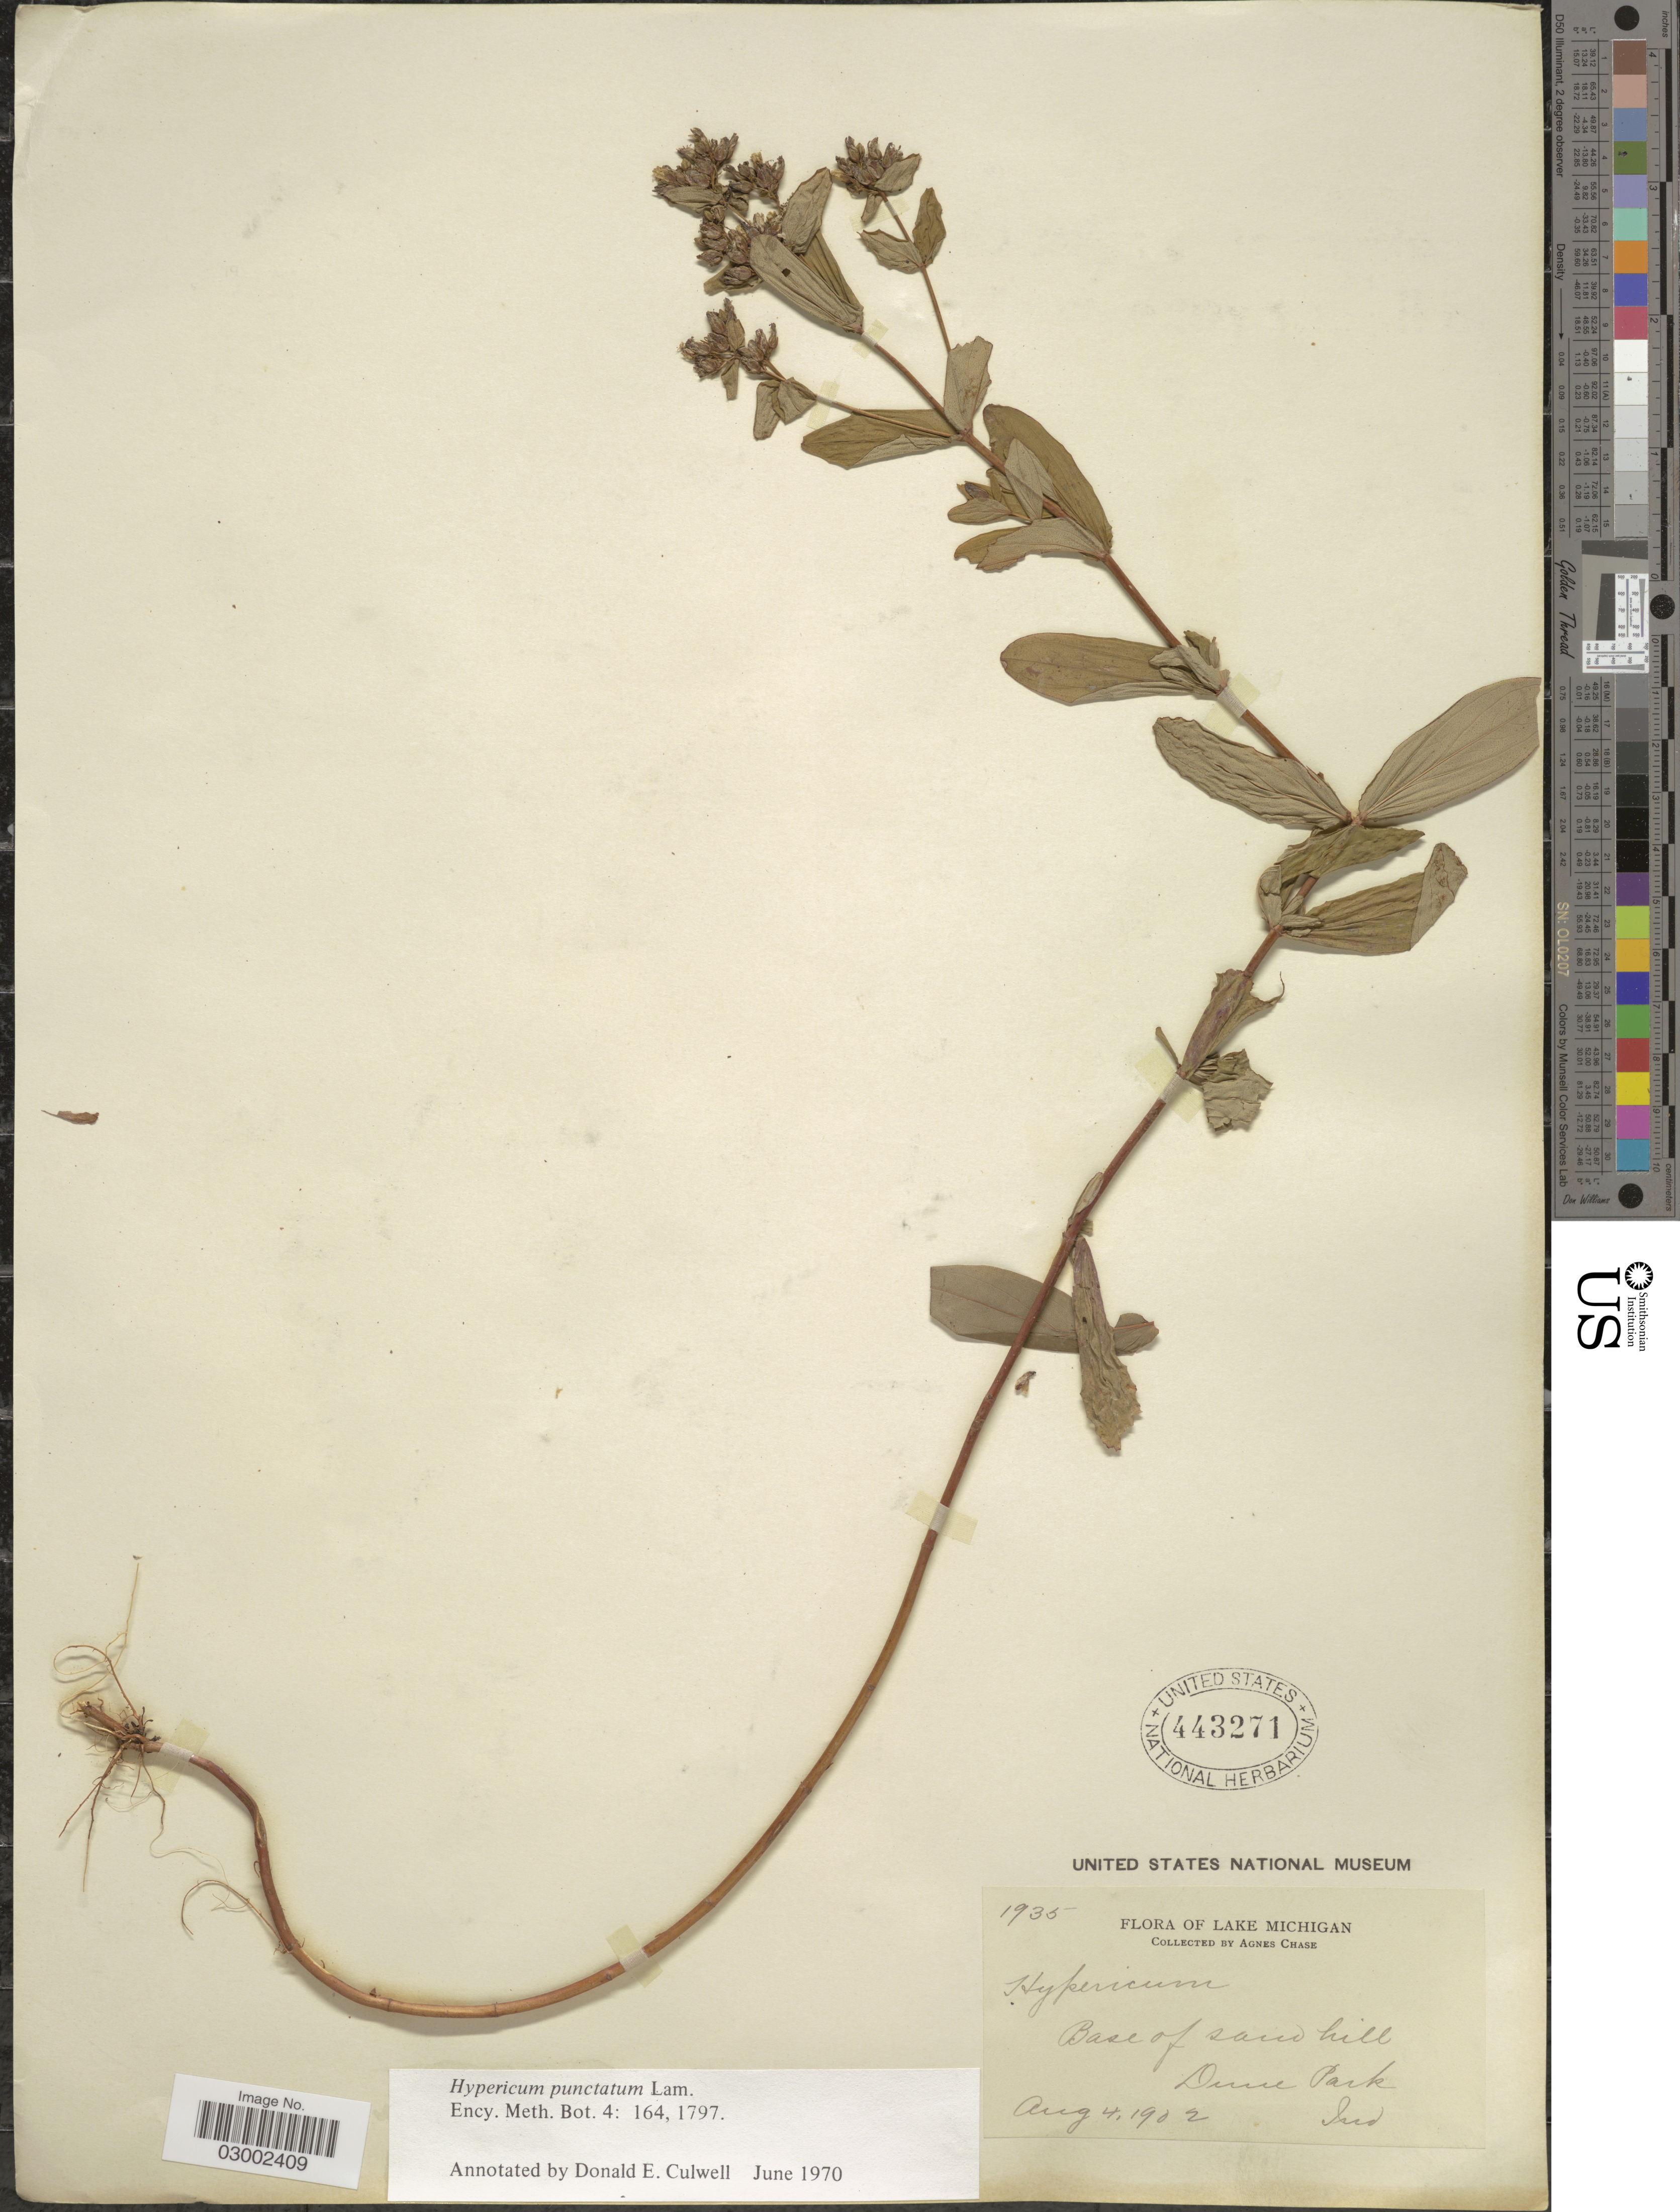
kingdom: Plantae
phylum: Tracheophyta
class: Magnoliopsida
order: Malpighiales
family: Hypericaceae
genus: Hypericum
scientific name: Hypericum punctatum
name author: Lam.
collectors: A. Chase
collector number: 1935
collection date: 1902-08-04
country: United States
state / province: Indiana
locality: Lake Michigan. Dune Park. Ind.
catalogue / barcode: US 443271